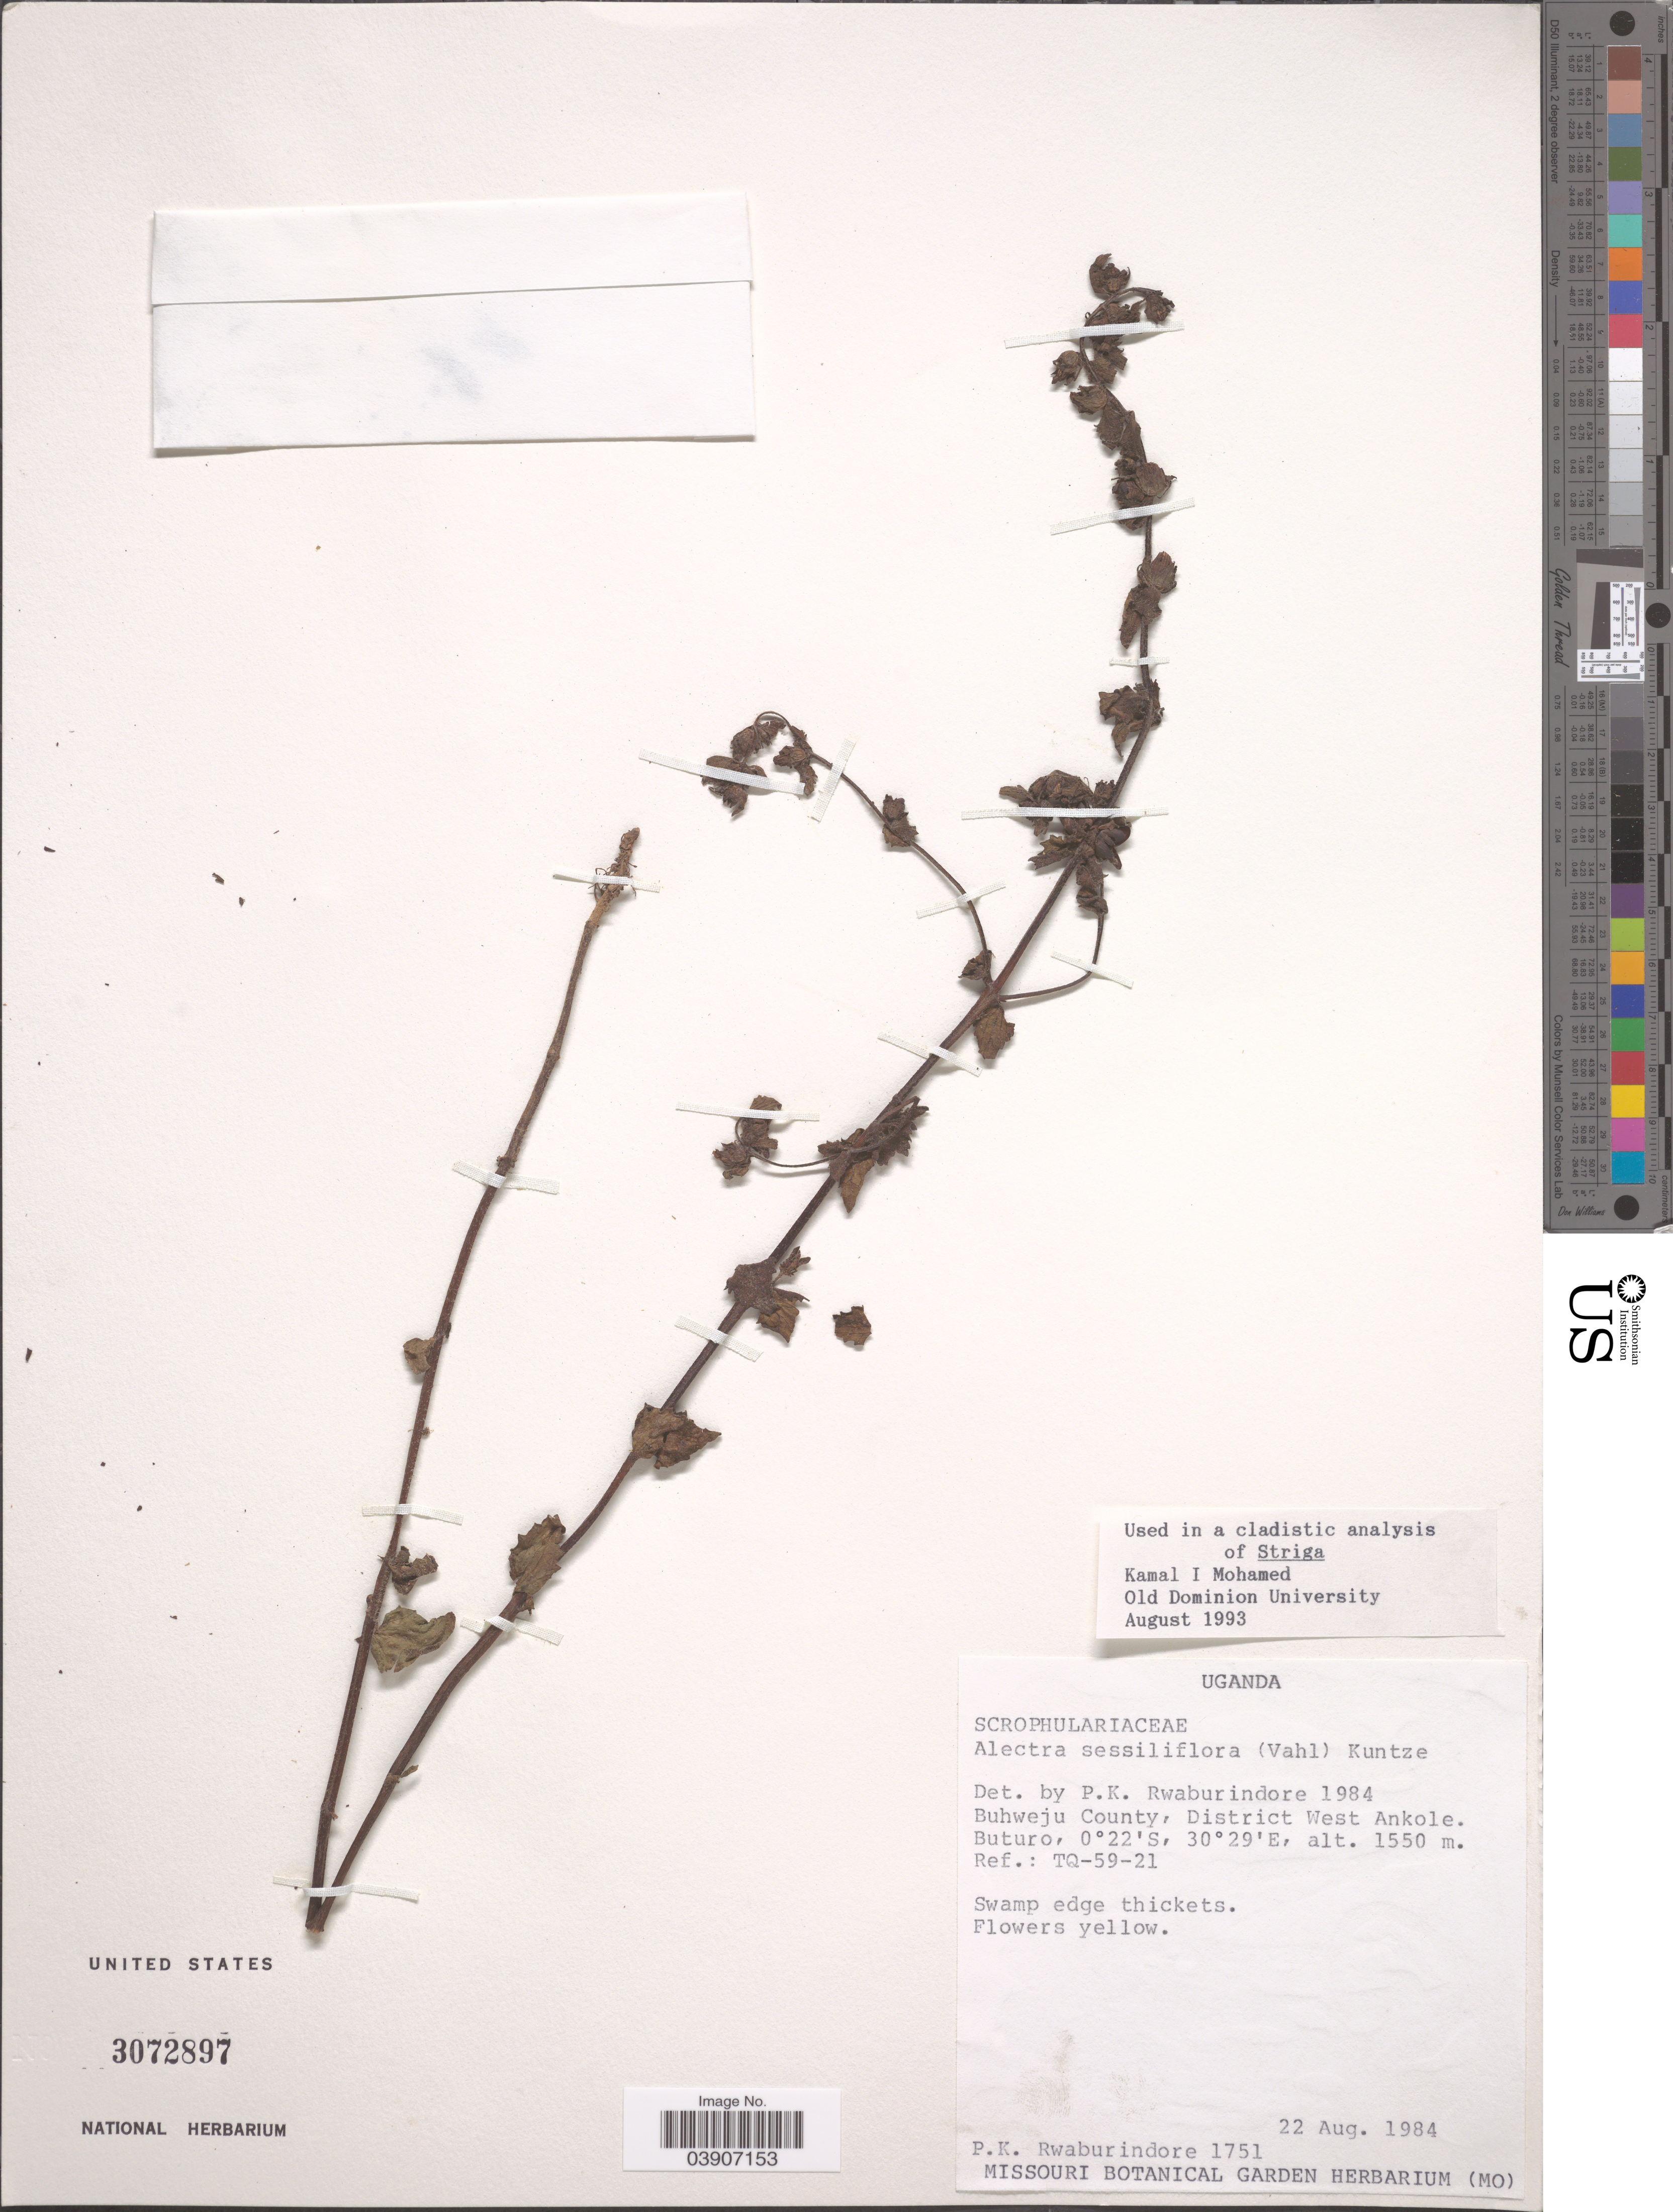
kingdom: Plantae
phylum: Tracheophyta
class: Magnoliopsida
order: Lamiales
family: Orobanchaceae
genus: Alectra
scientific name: Alectra sessiliflora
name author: (Vahl) Kuntze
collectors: P. Rwaburindore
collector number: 1751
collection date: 1984-08-22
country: Uganda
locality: Buhweju County, District West Ankole. Buturo. Ref.: TQ-59-21.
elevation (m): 1550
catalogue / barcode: US 3072897